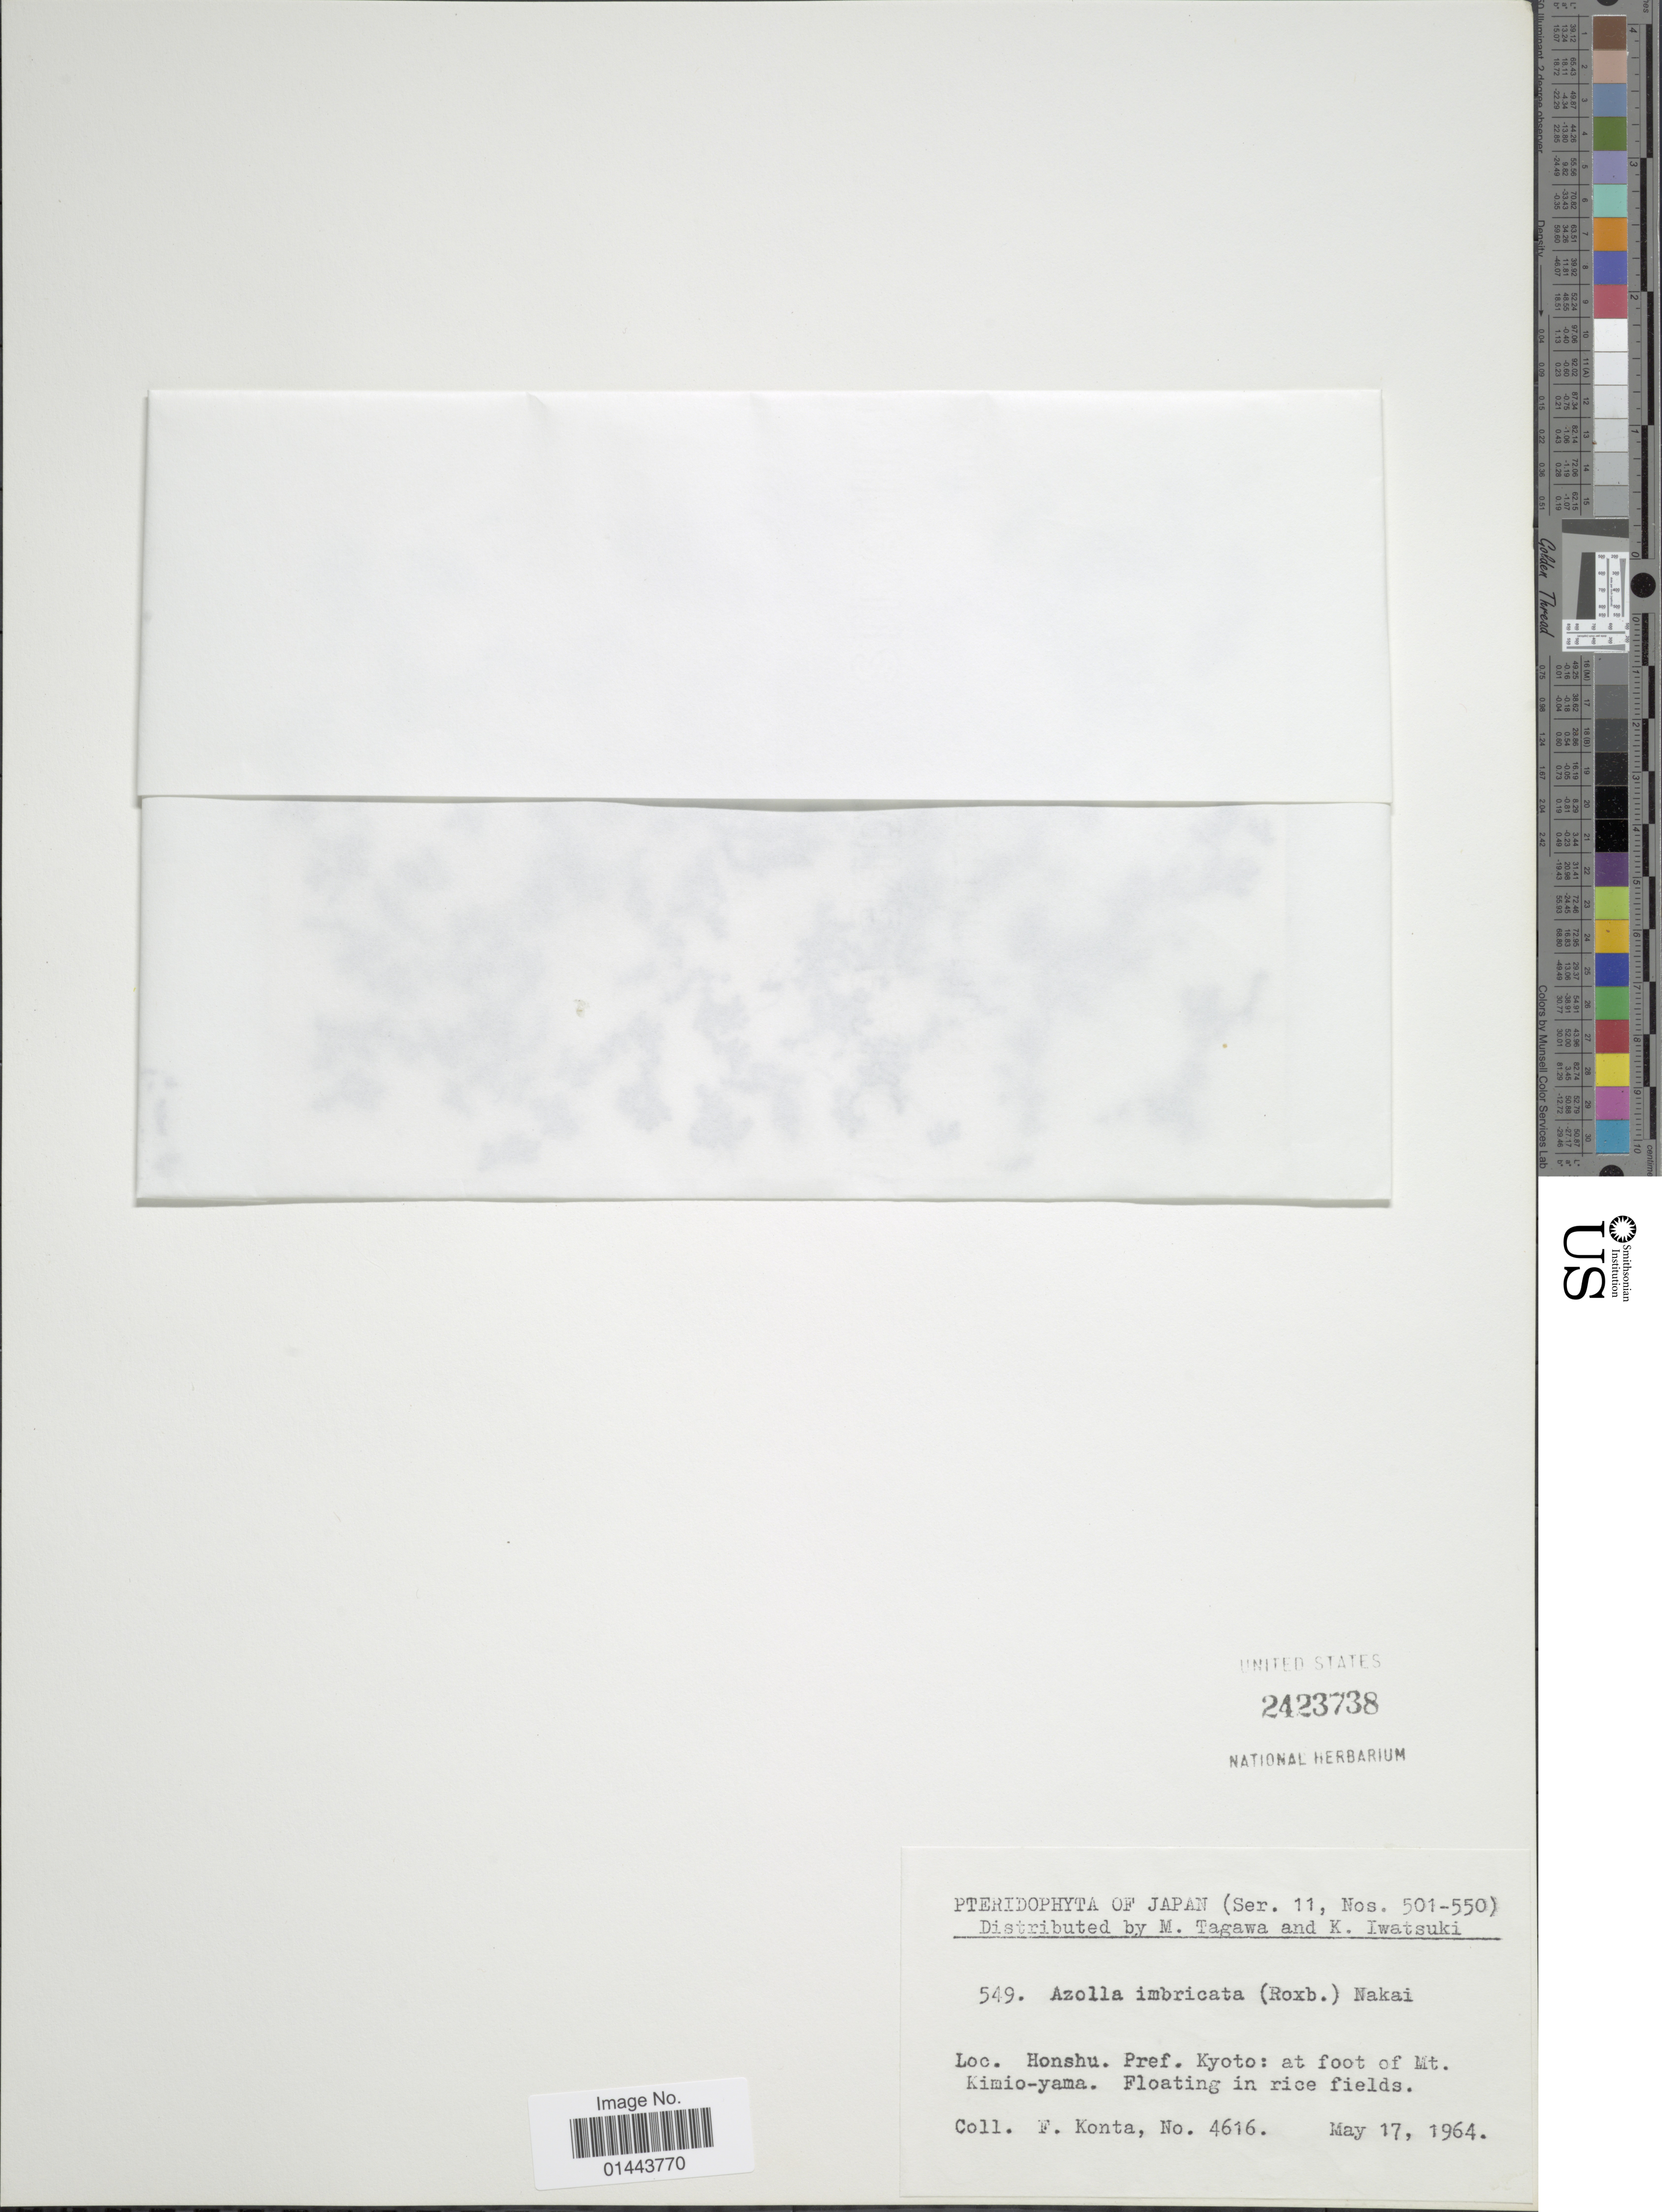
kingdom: Plantae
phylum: Tracheophyta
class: Polypodiopsida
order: Salviniales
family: Salviniaceae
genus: Azolla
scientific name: Azolla imbricata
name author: (Roxb.) Nakai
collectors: F. Konta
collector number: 4616/549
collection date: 1964-05-17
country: Japan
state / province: Kyoto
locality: Honshu, at foot of Mt. Kimio-yama, floating in rice fields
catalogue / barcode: US 2423738